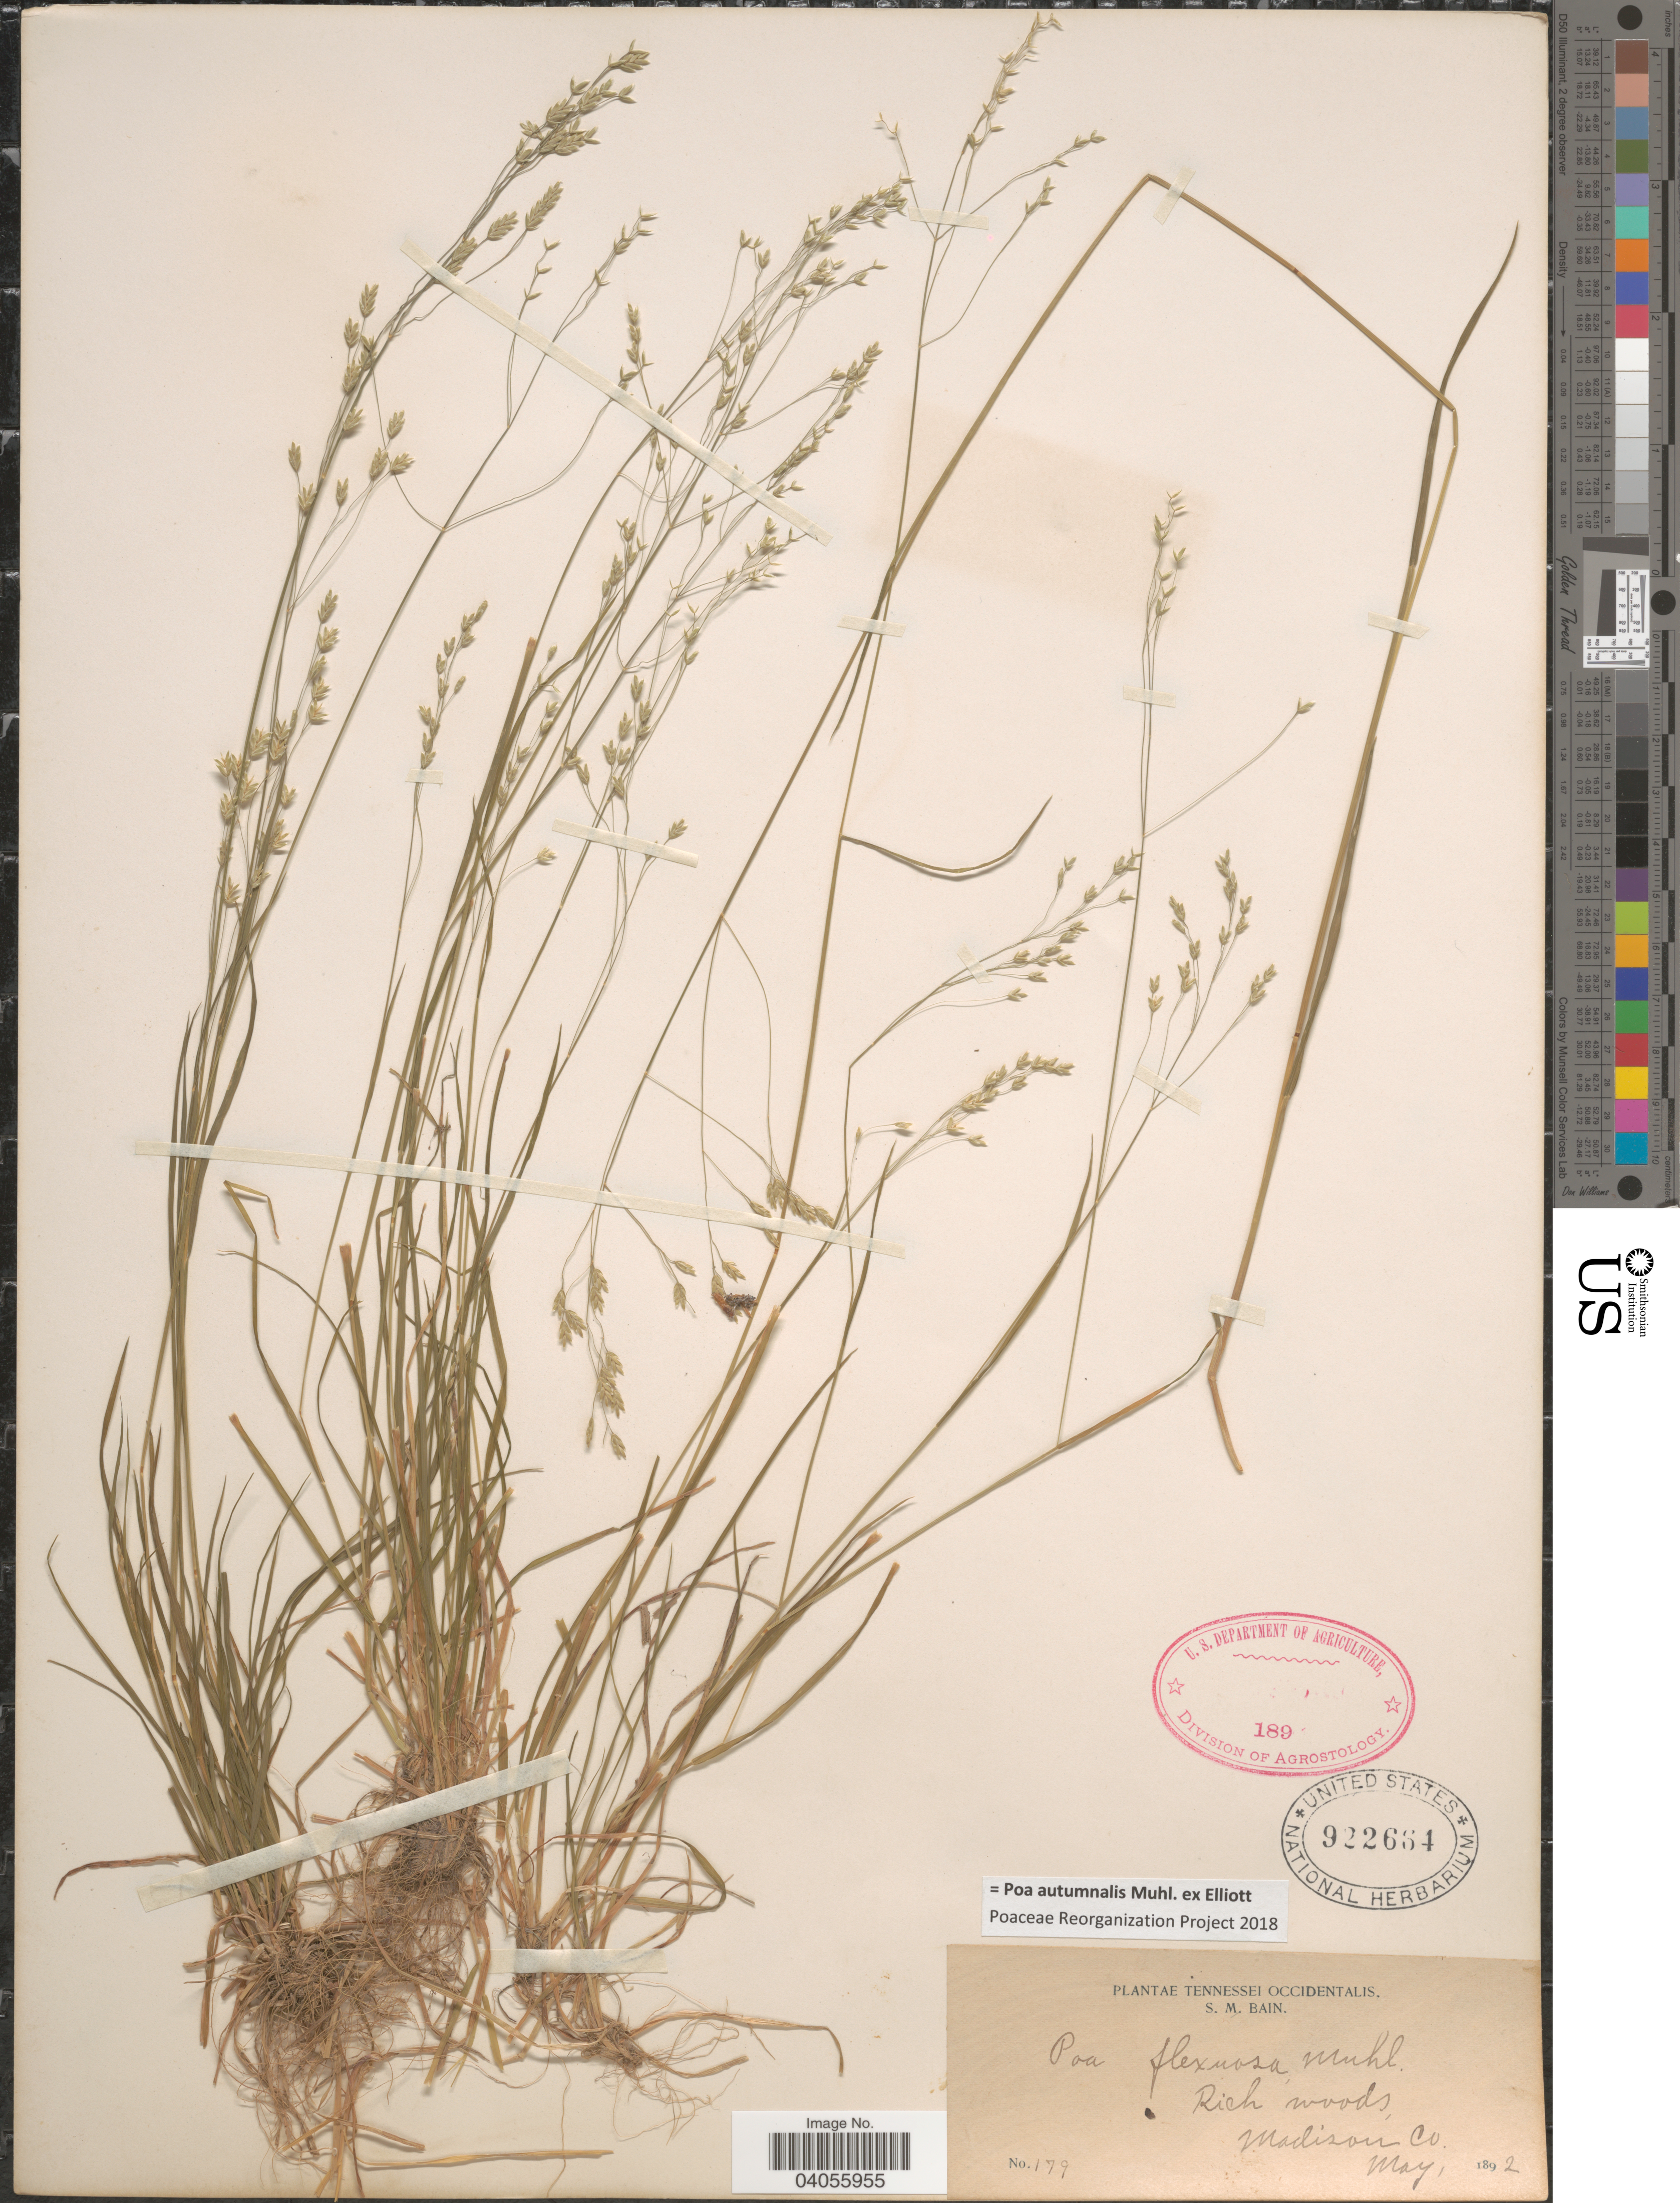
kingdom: Plantae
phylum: Tracheophyta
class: Liliopsida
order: Poales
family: Poaceae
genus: Poa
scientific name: Poa autumnalis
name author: Muhl. ex Elliott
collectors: S. M. Bain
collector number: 179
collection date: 1892-05-01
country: United States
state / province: Tennessee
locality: Tennessei Occidentalis. Rich woods, Madison Co.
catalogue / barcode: US 922664